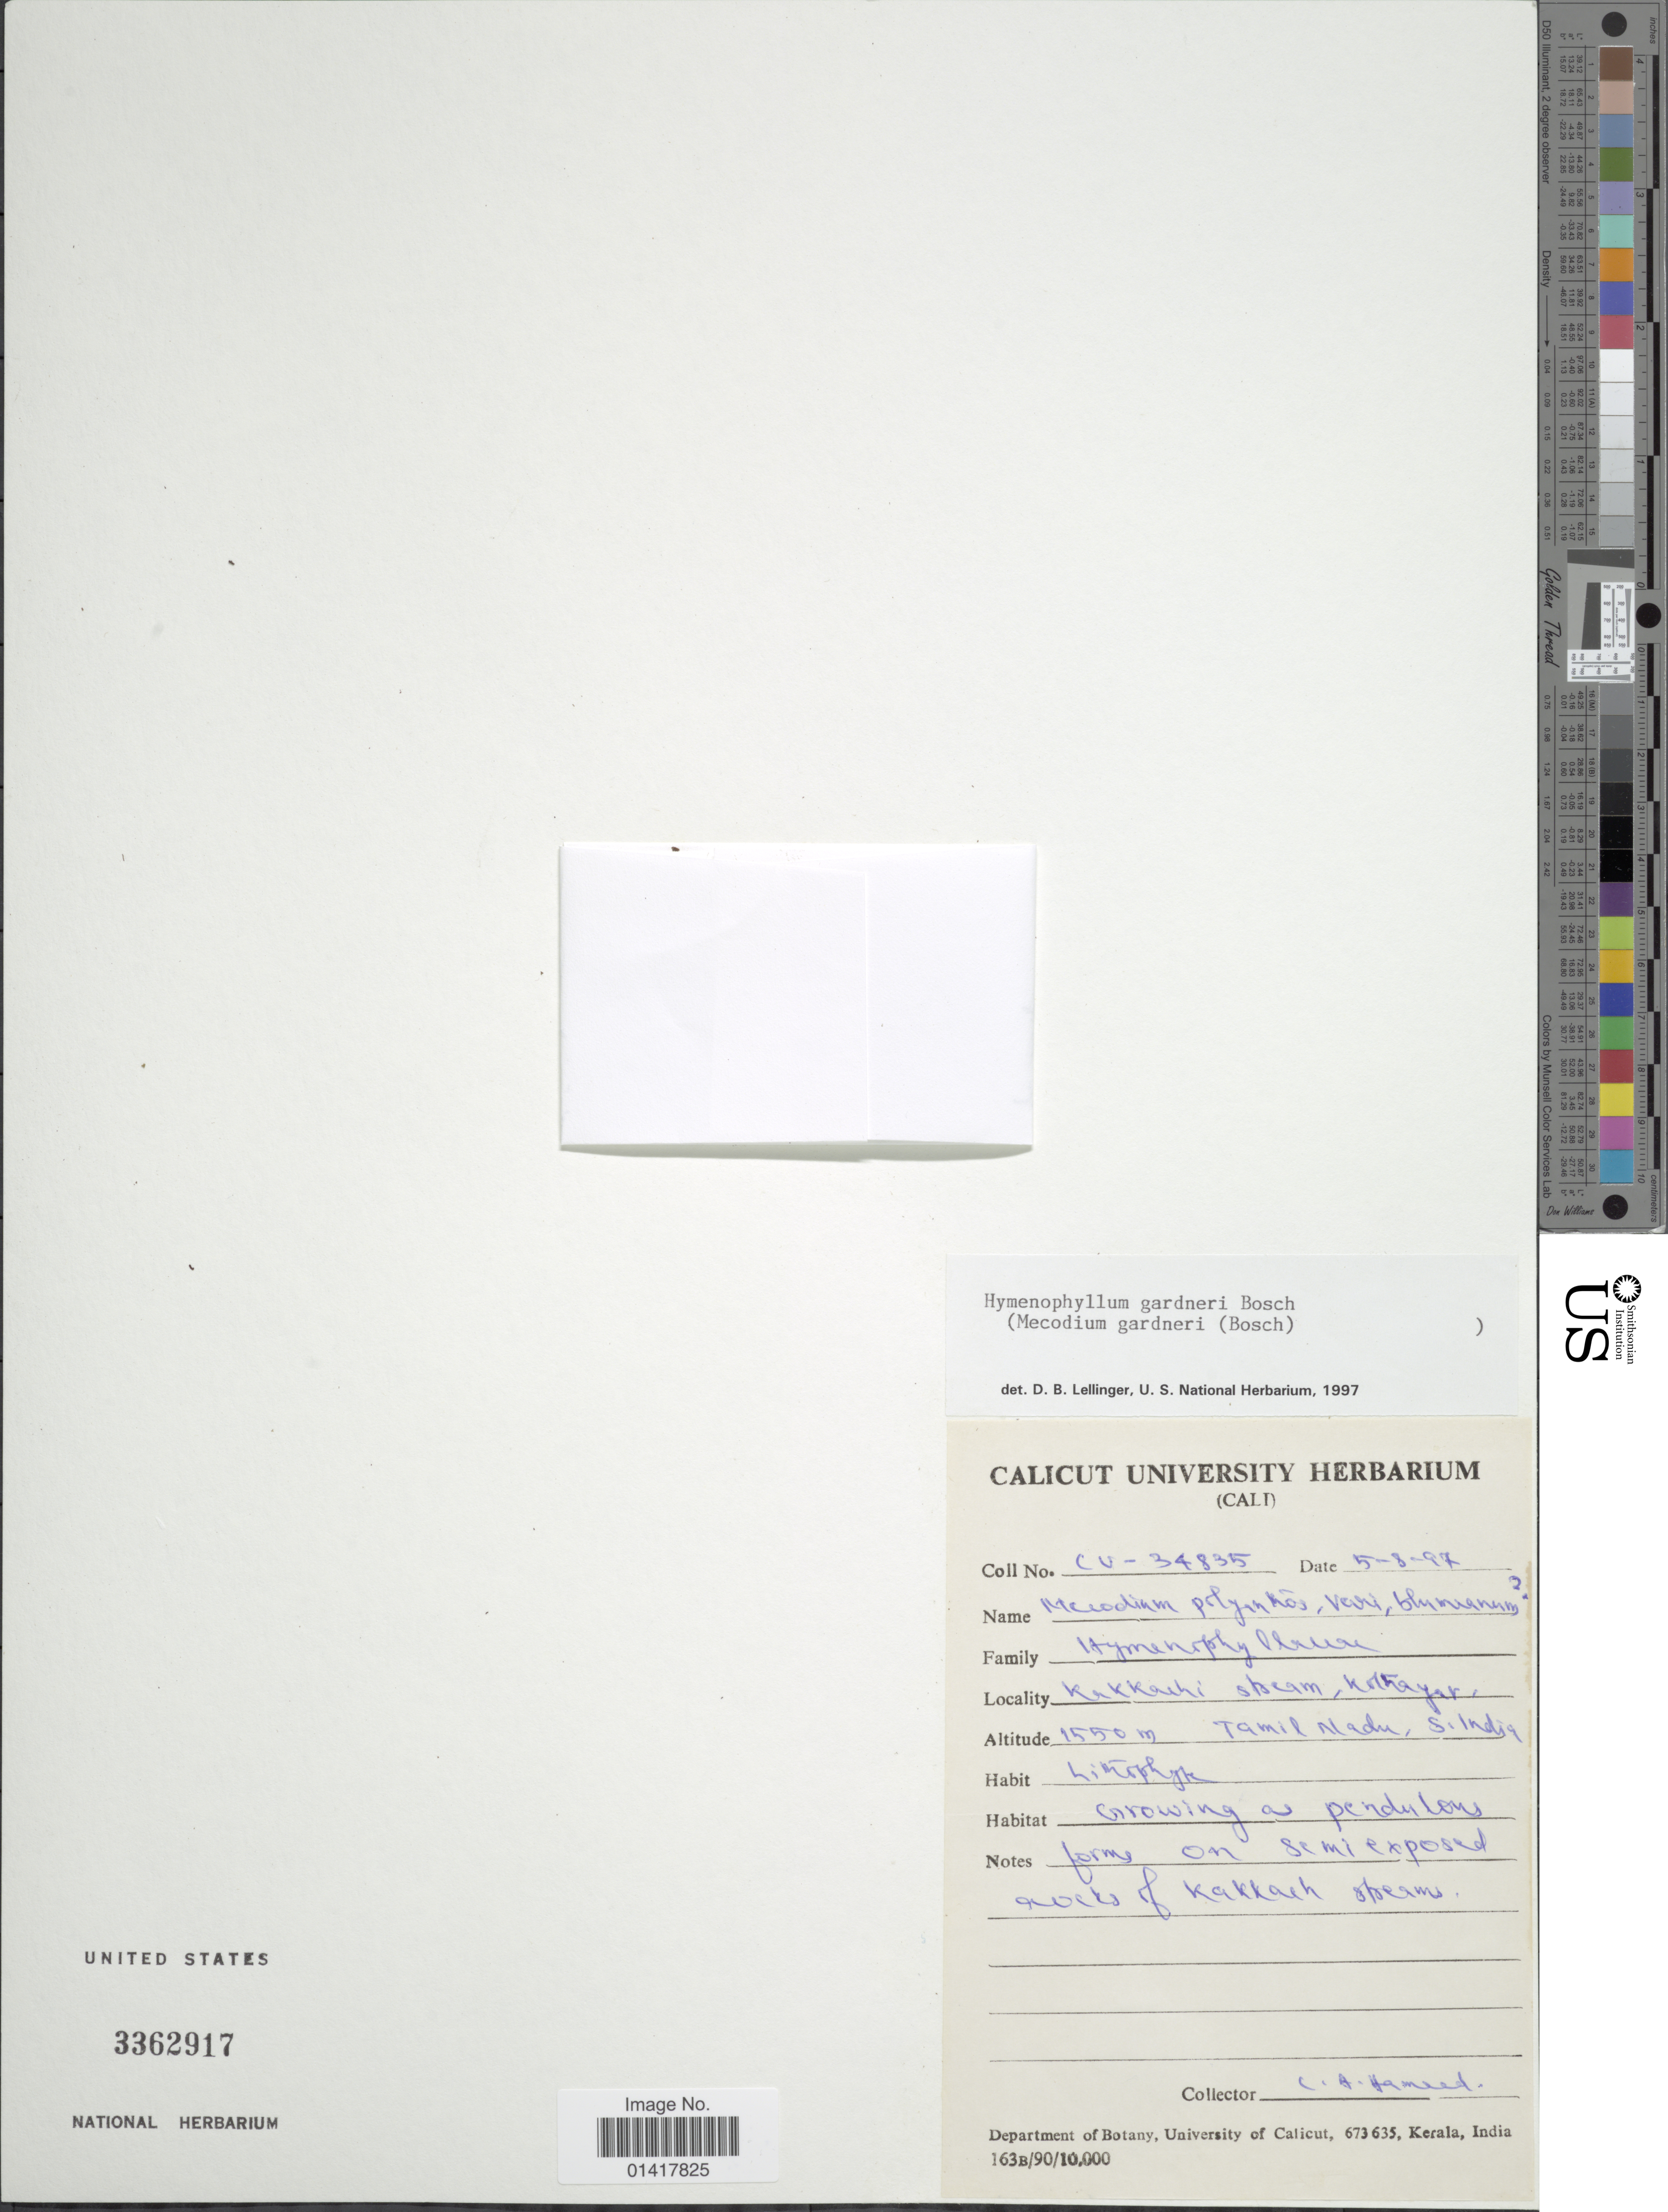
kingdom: Plantae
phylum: Tracheophyta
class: Polypodiopsida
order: Hymenophyllales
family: Hymenophyllaceae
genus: Hymenophyllum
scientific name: Hymenophyllum gardneri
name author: Bosch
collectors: C. Hameed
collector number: CV-34835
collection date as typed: Transcribed d/m/y: 5/8/97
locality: Cali, Kakkarhi stream, Kathayar [interpreted]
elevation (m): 1550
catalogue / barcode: US 3362917